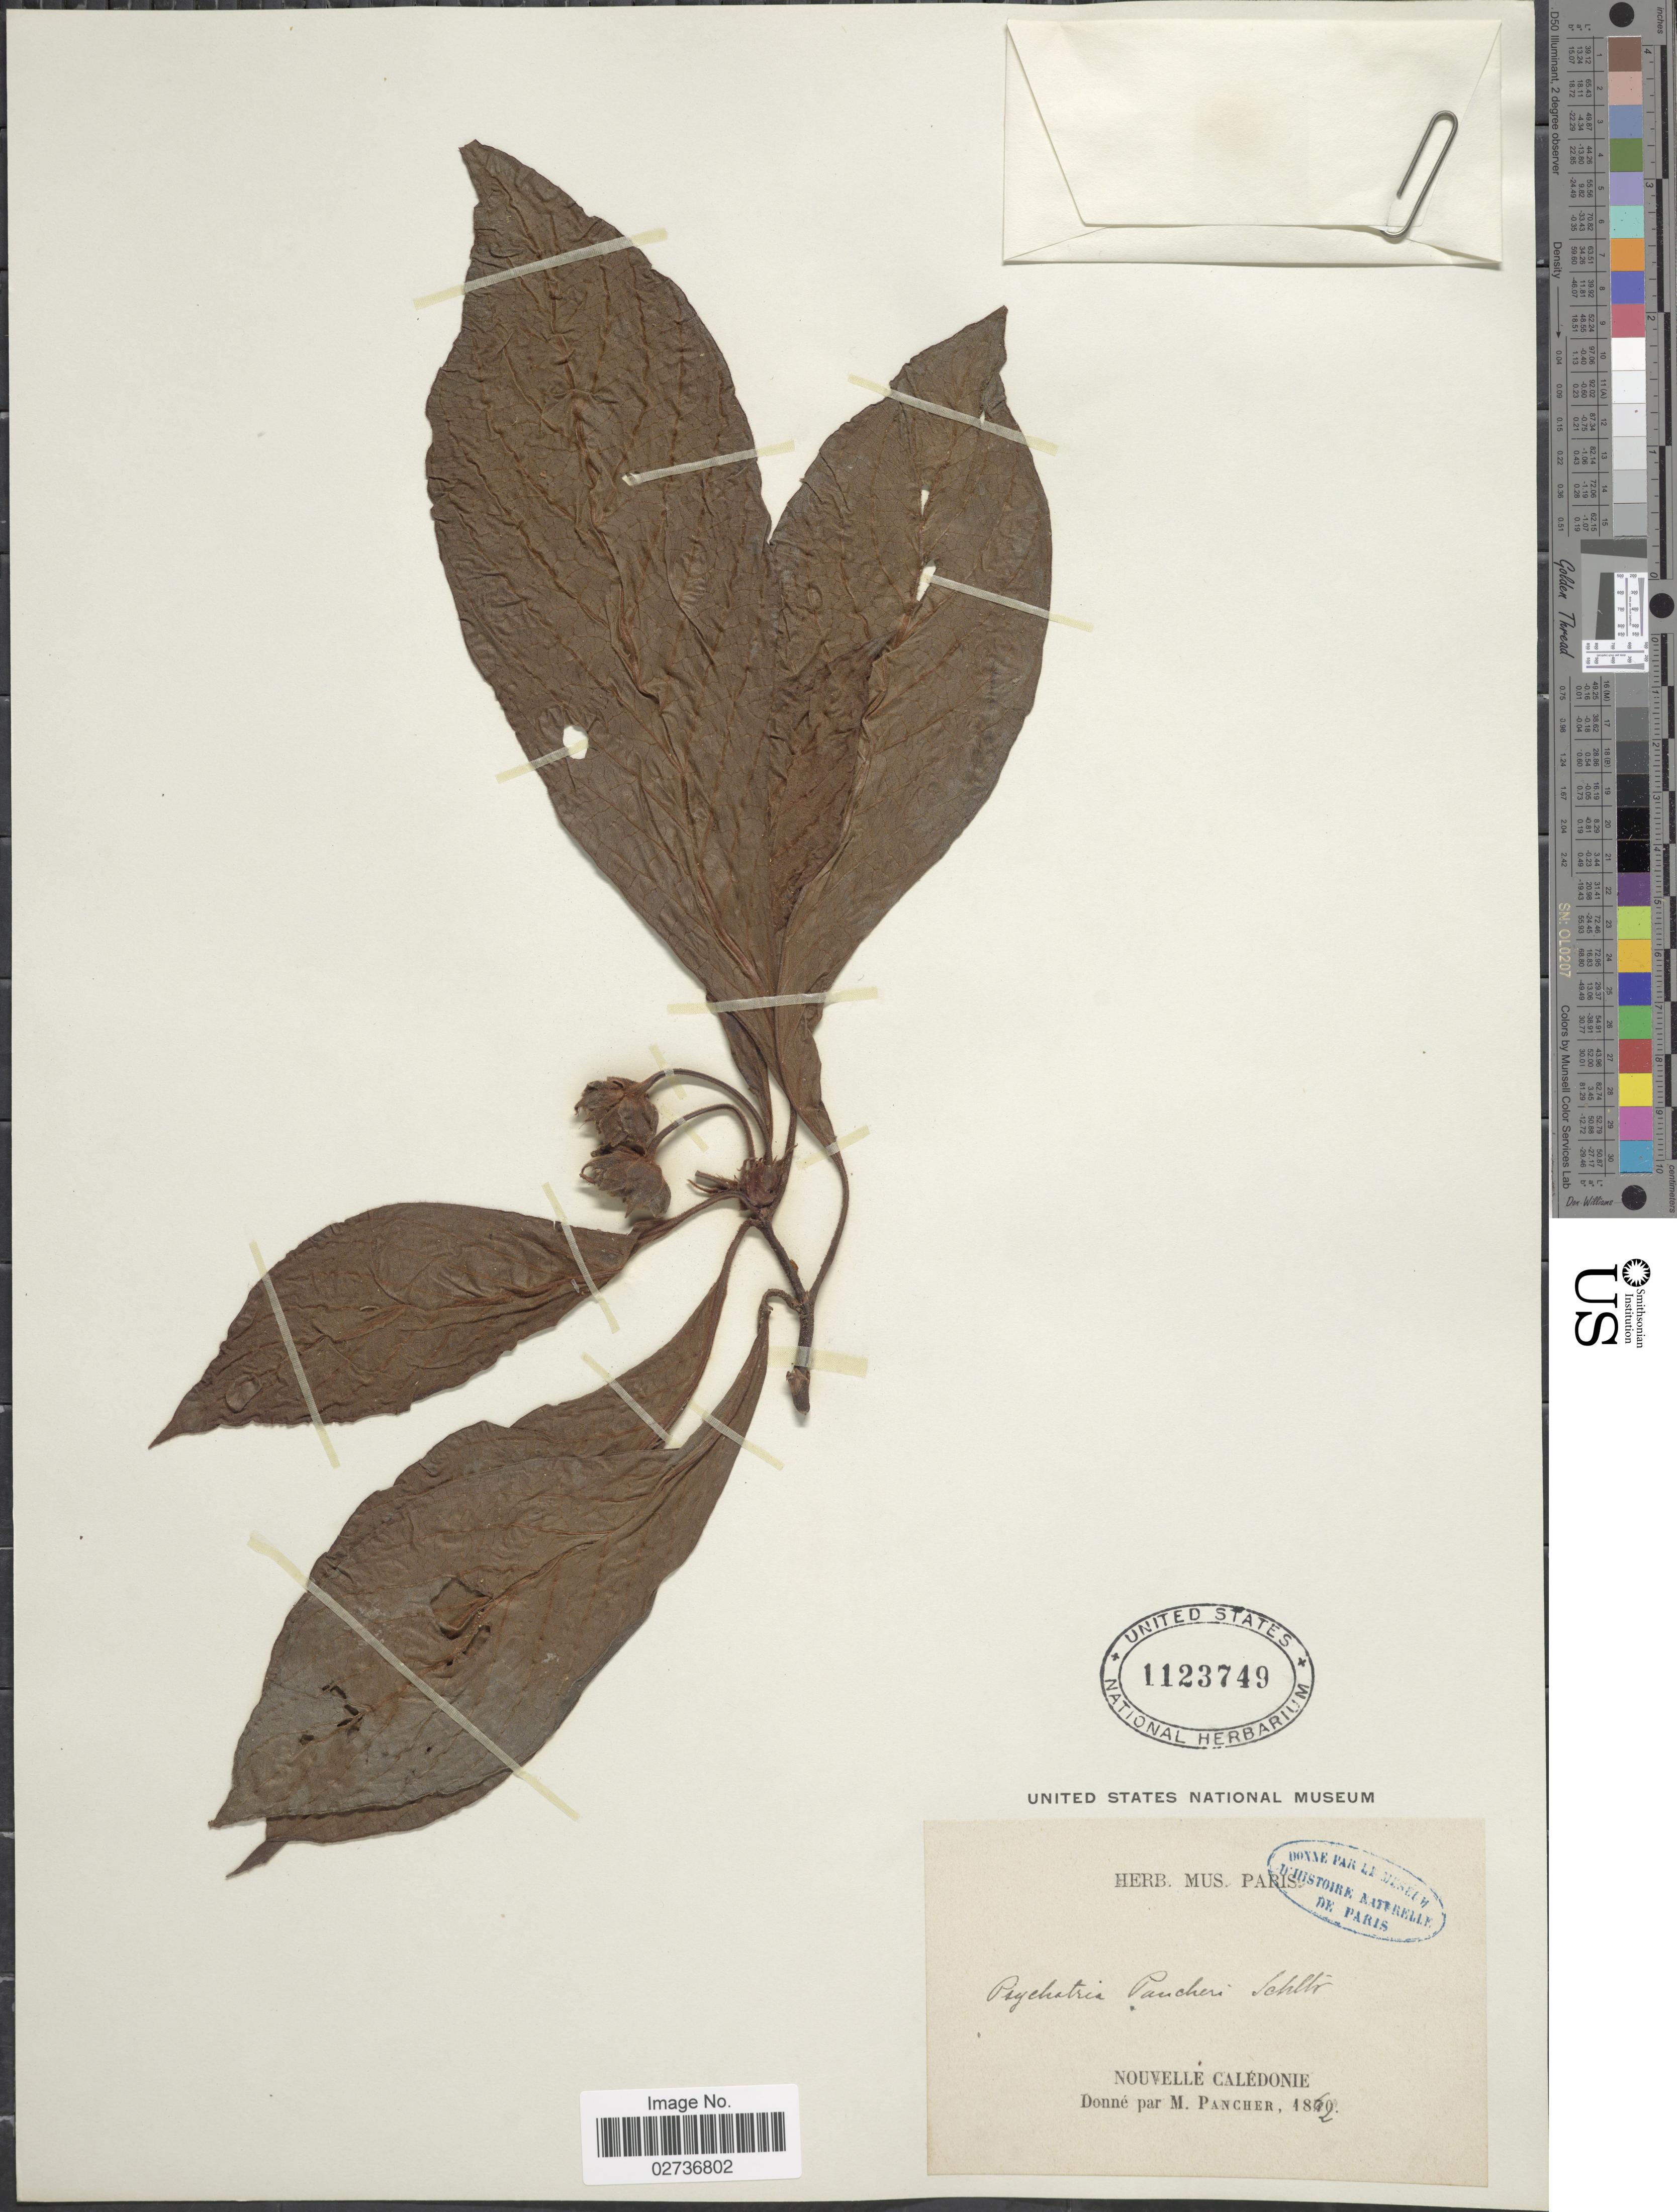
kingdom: Plantae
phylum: Tracheophyta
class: Magnoliopsida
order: Gentianales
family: Rubiaceae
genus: Psychotria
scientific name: Psychotria pancheri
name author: (Baill.) Schltr.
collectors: M. Pancher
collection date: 1862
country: New Caledonia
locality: Nouvelle Caledonie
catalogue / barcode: US 1123749